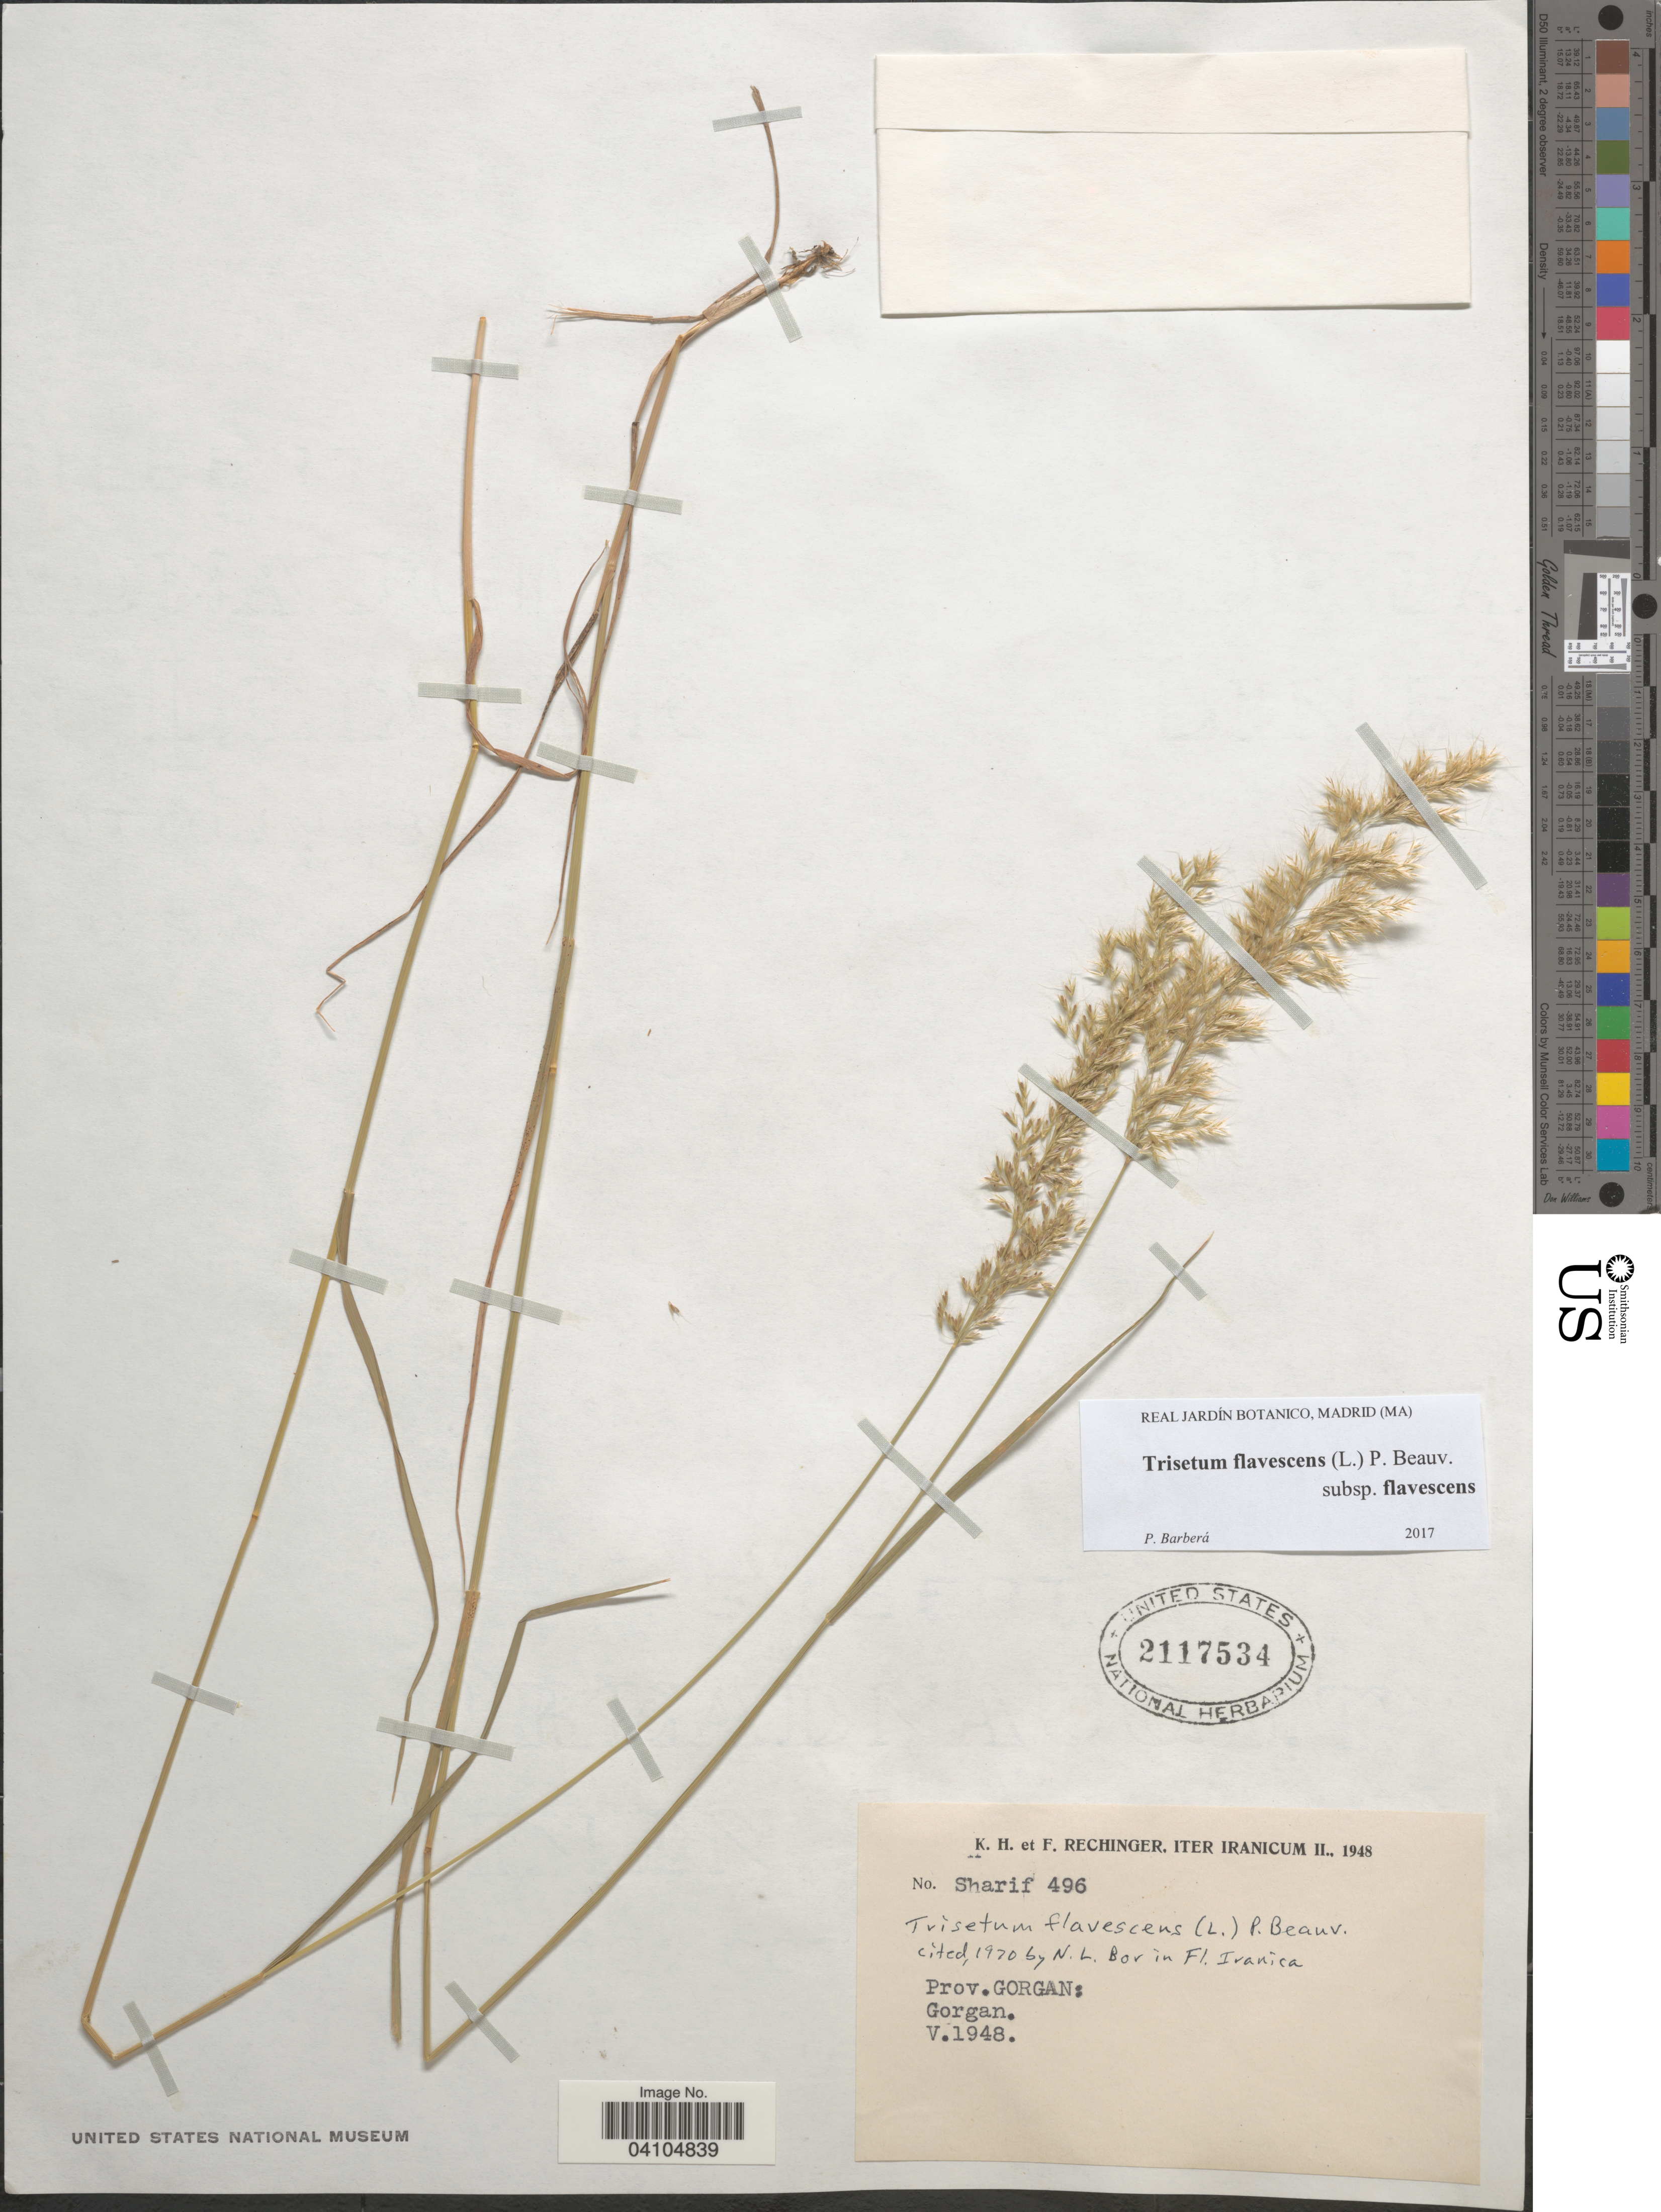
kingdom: Plantae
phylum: Tracheophyta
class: Liliopsida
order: Poales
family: Poaceae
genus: Trisetum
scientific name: Trisetum flavescens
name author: (L.) P. Beauv.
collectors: K. H. Rechinger & F. Rechinger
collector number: Sharif 496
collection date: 1948-05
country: Iran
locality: Iter Iranicum II., 1948. Prov. Gorgan: Gorgan.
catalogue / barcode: US 2117534